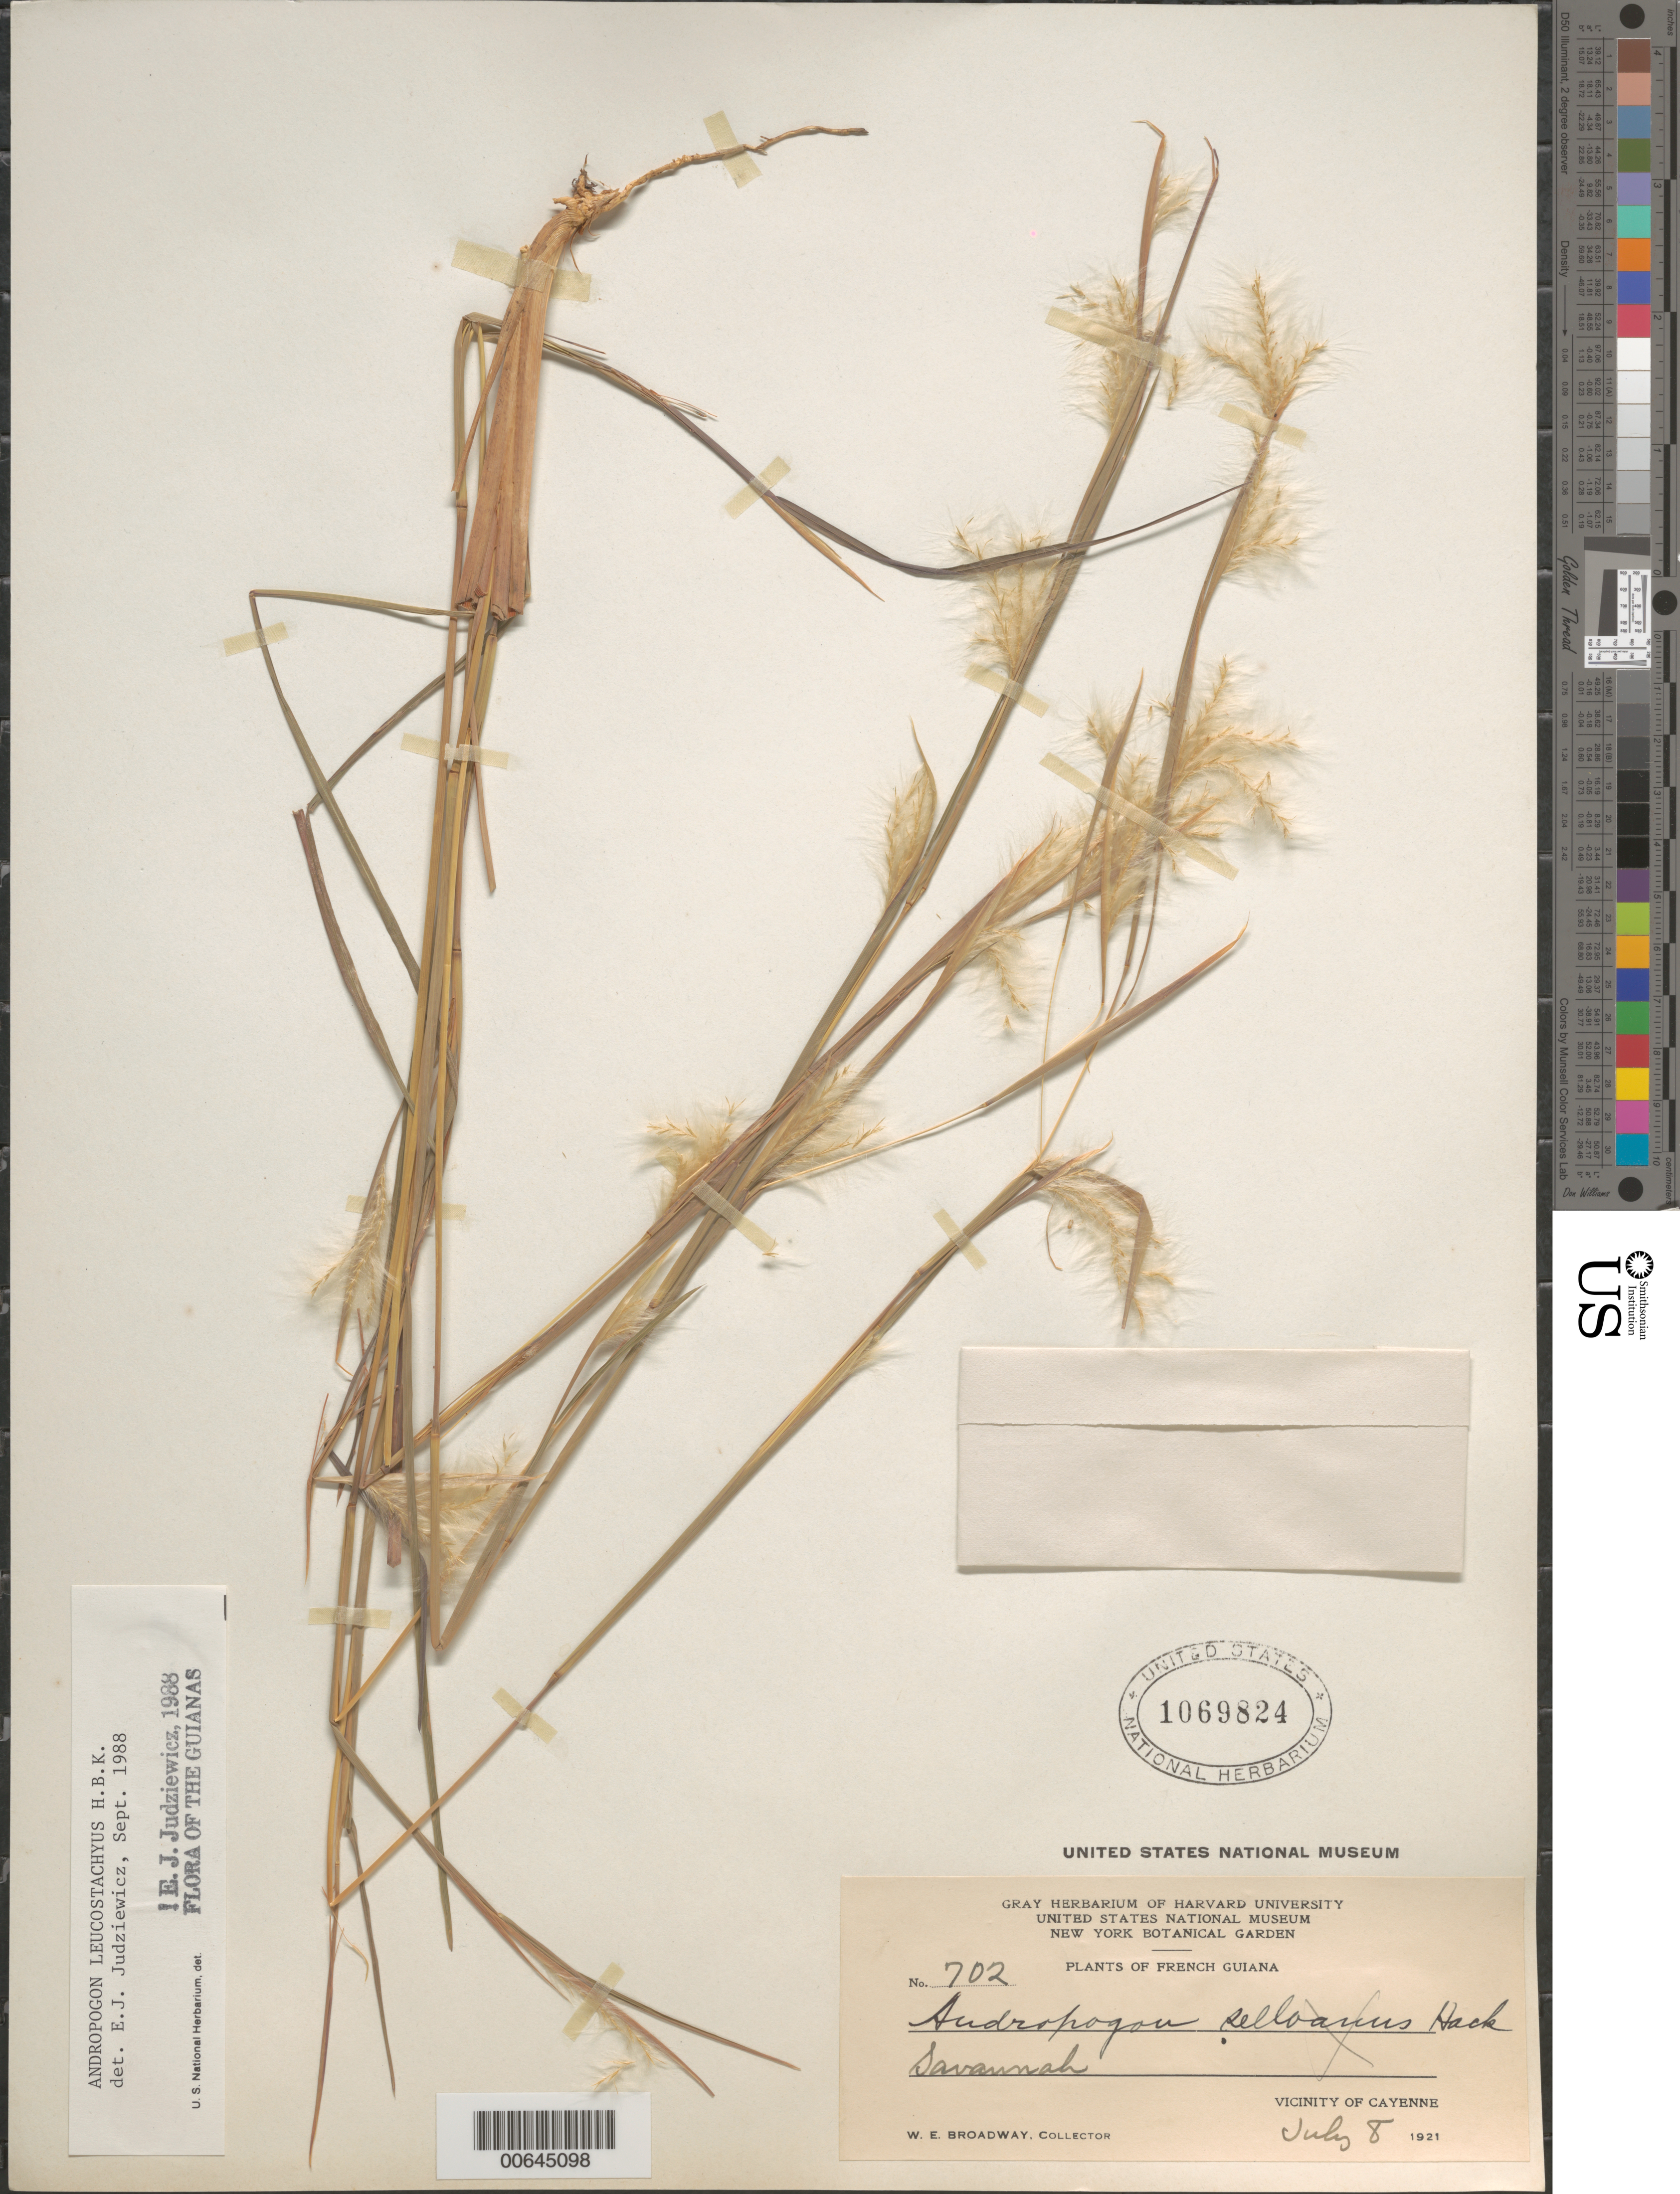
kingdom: Plantae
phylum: Tracheophyta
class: Liliopsida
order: Poales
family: Poaceae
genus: Andropogon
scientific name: Andropogon leucostachyus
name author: Kunth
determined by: Judziewicz, E. J.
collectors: W. E. Broadway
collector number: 702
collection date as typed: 8-Jul-21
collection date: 1921-07-08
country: French Guiana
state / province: Cayenne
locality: Cayenne, vic.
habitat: Savanna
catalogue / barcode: US 1069824